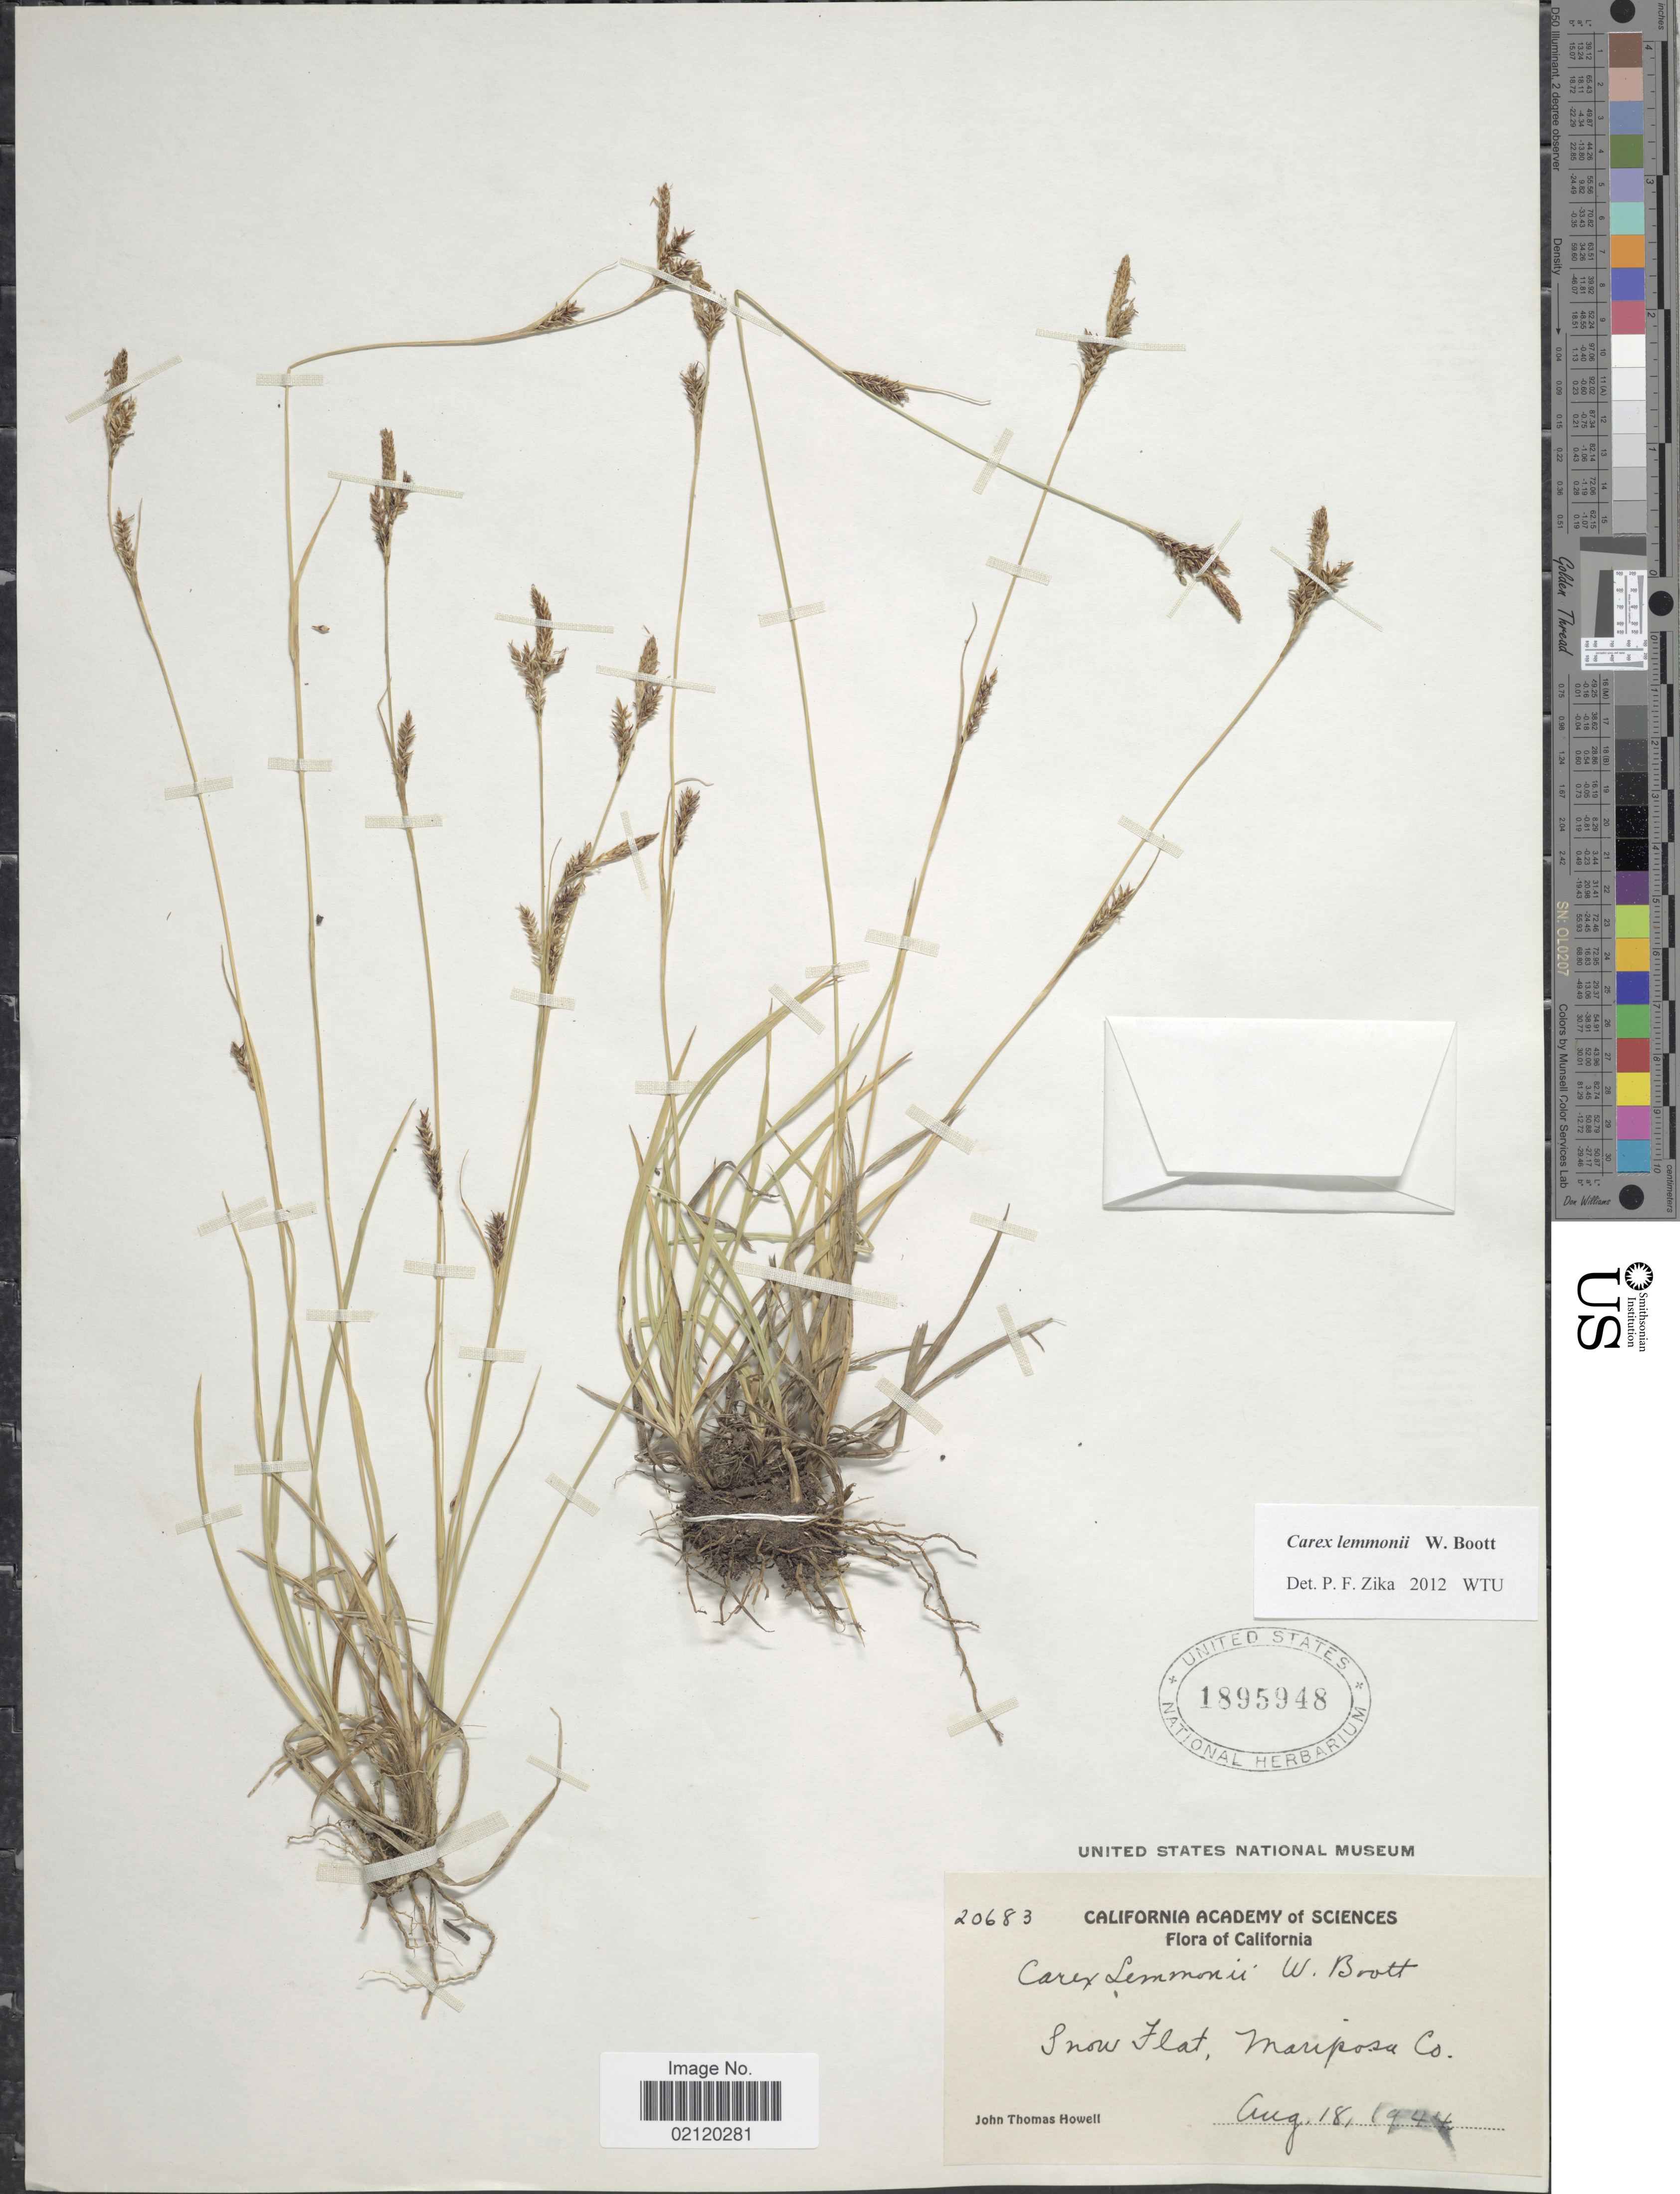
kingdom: Plantae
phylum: Tracheophyta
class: Liliopsida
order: Poales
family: Cyperaceae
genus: Carex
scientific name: Carex lemmonii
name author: W. Boott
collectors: J. T. Howell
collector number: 20683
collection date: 1944-08-18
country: United States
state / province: California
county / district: Mariposa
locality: Snow Flat, Mariposa Co.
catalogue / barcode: US 1895948